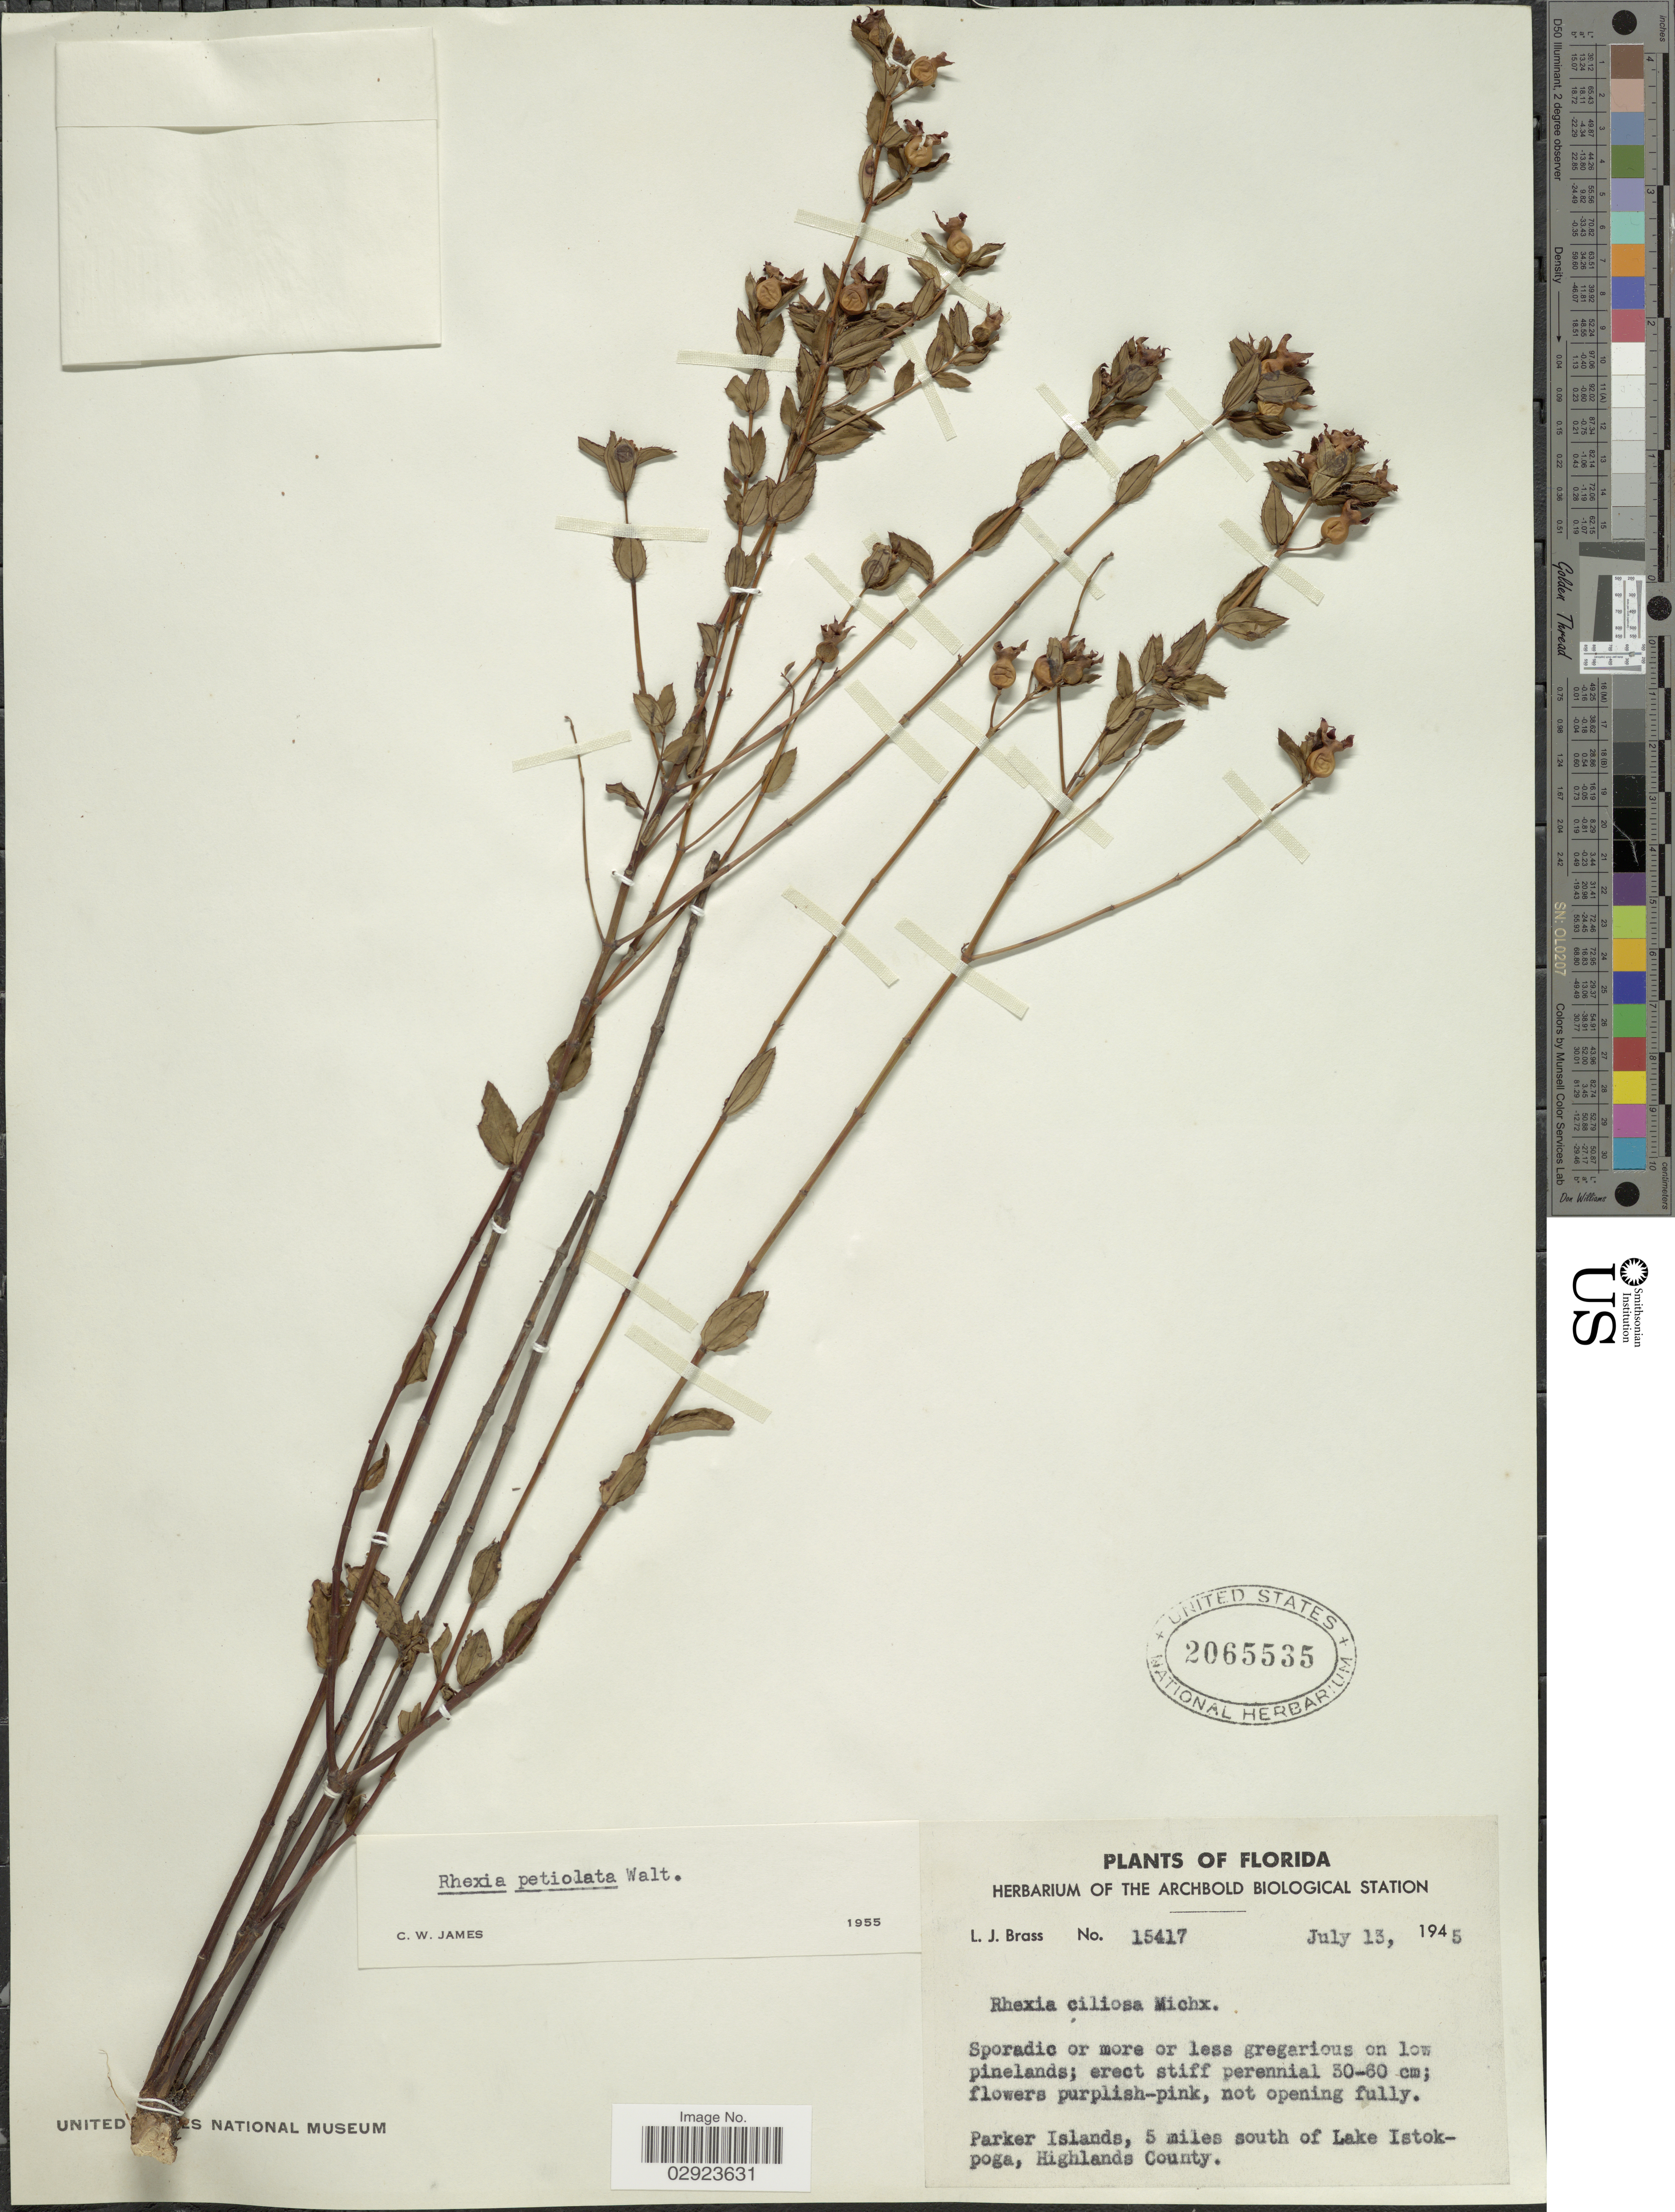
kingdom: Plantae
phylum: Tracheophyta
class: Magnoliopsida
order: Myrtales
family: Melastomataceae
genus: Rhexia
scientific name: Rhexia petiolata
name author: Walter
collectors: L. J. Brass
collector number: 15417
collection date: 1945-07-13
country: United States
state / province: Florida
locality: Parker Islands, 5 miles south of Lake Istokpoga, Highlands County.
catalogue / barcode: US 2065535